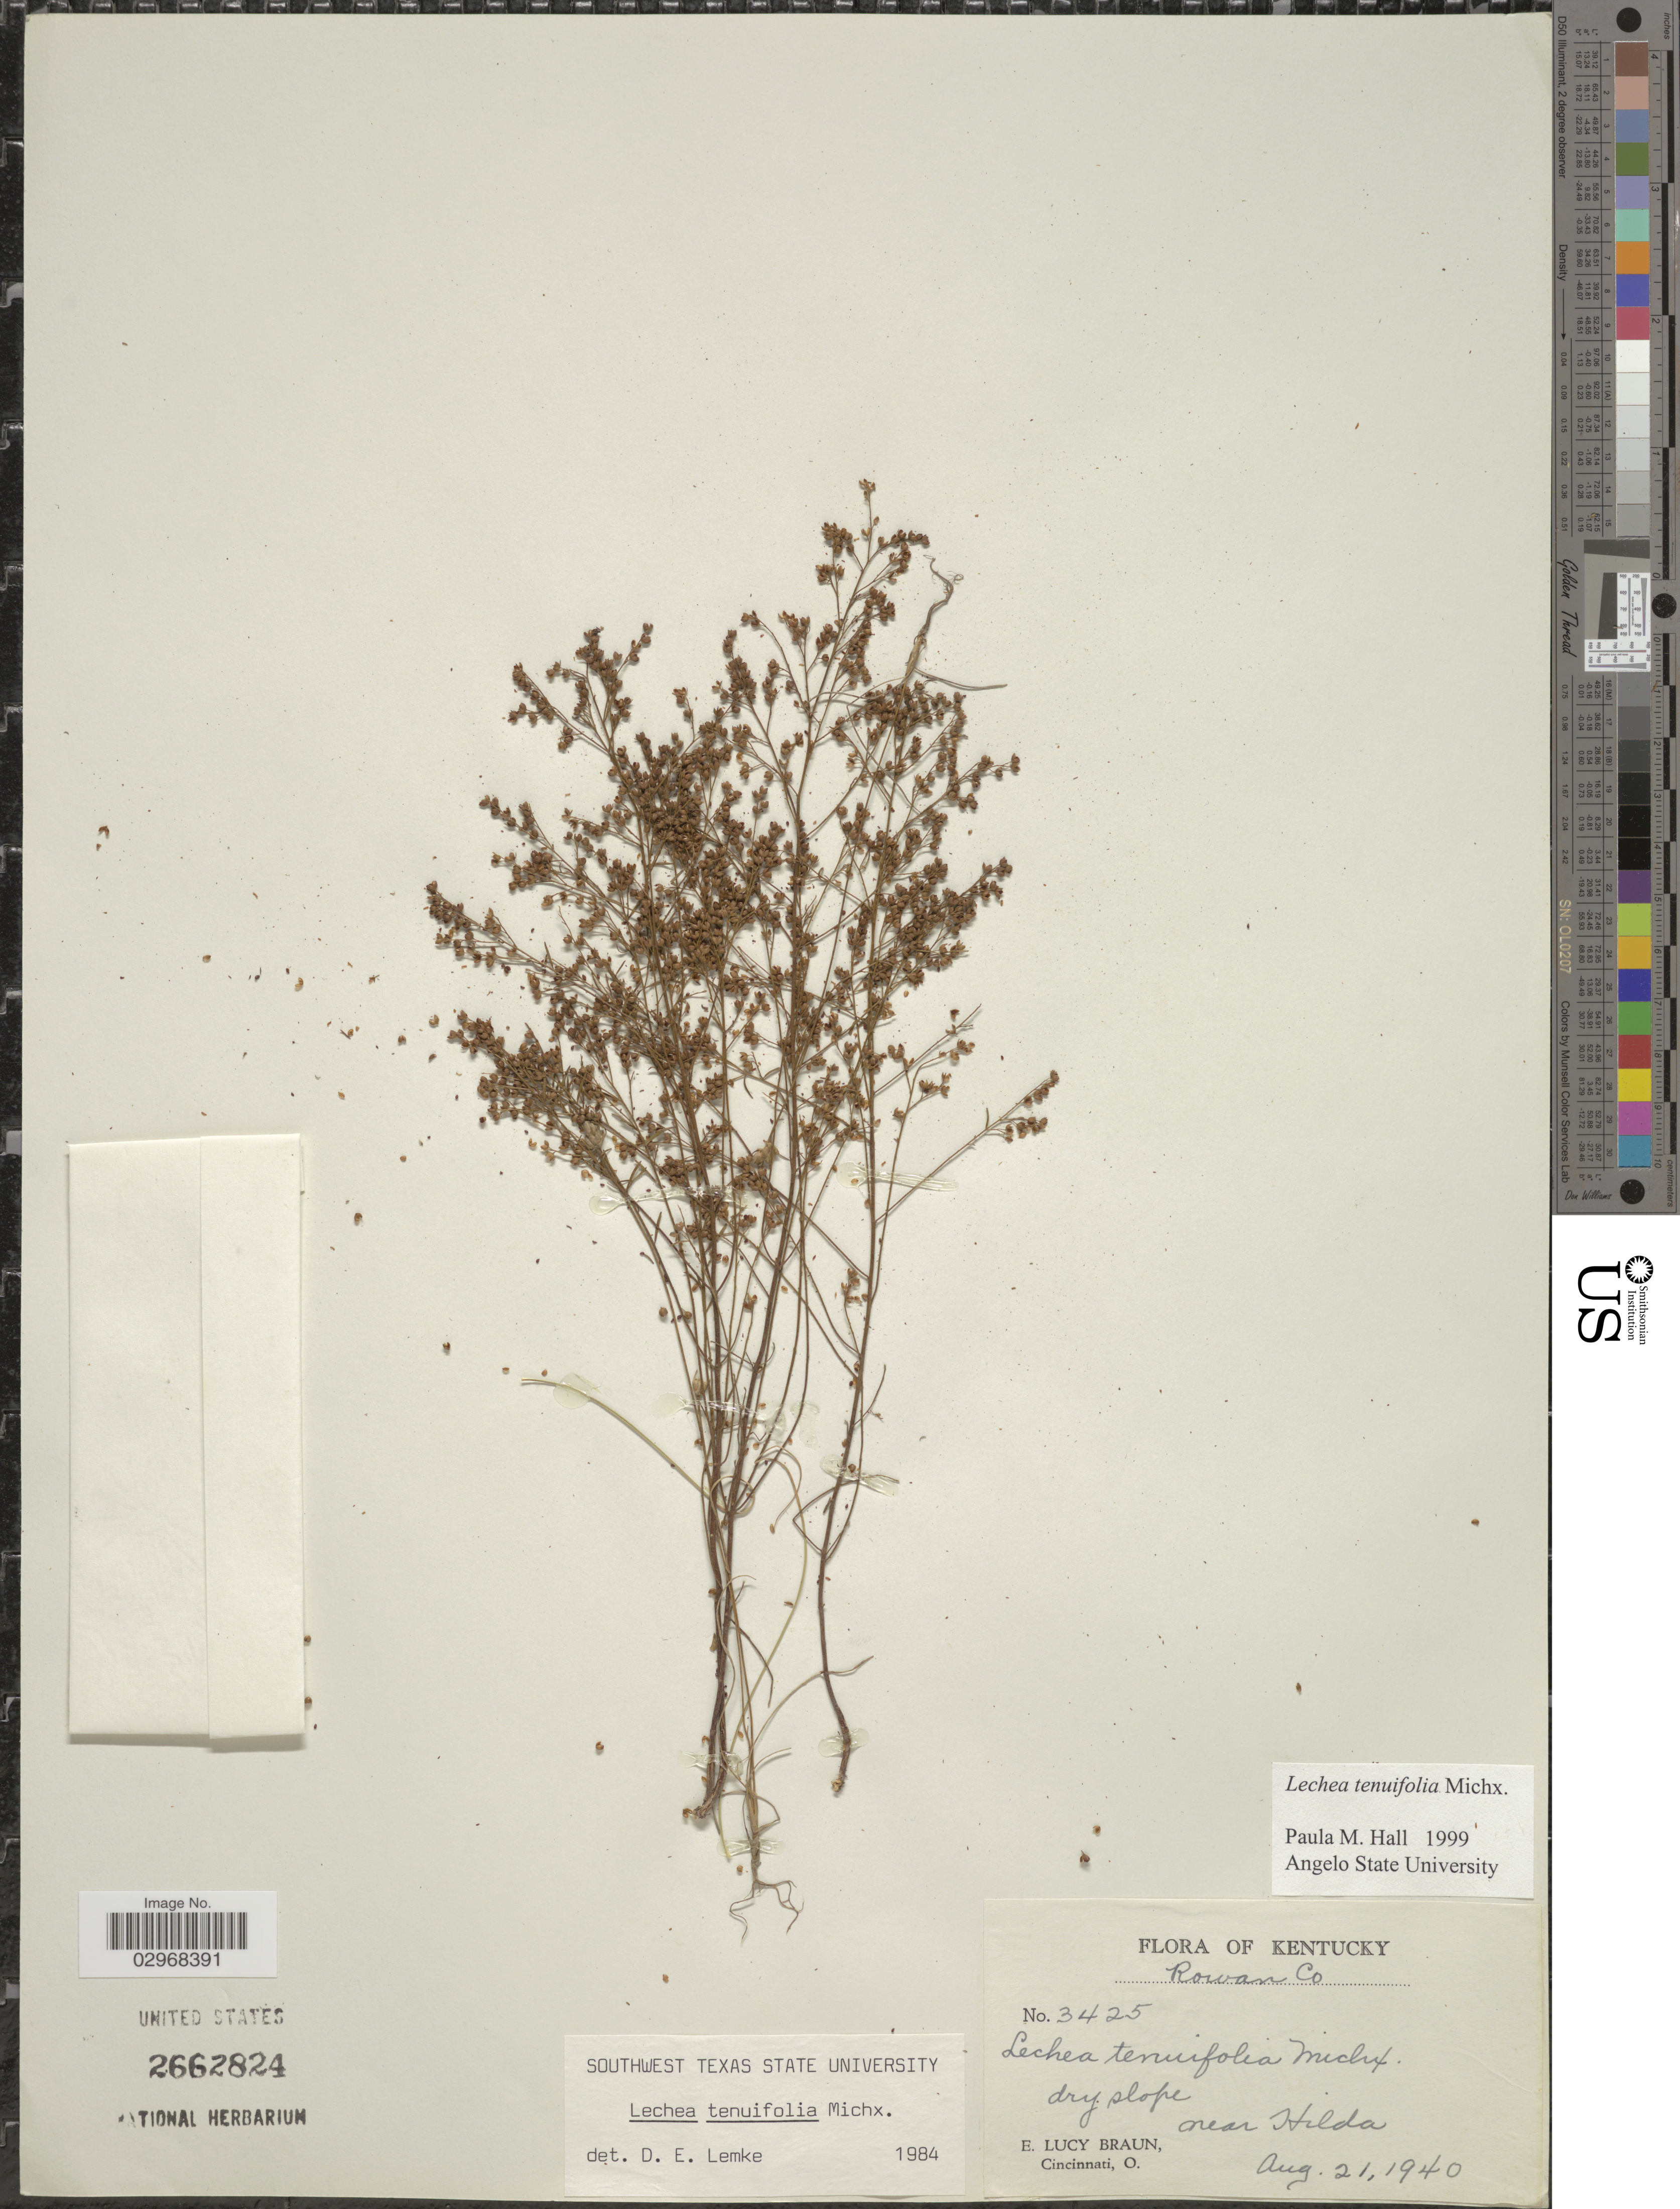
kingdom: Plantae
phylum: Tracheophyta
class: Magnoliopsida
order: Malvales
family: Cistaceae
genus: Lechea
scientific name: Lechea tenuifolia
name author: Michx.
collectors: E. L. Braun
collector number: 3425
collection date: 1940-08-21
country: United States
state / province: Kentucky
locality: Rowan Co., near Hilda.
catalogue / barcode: US 2662824